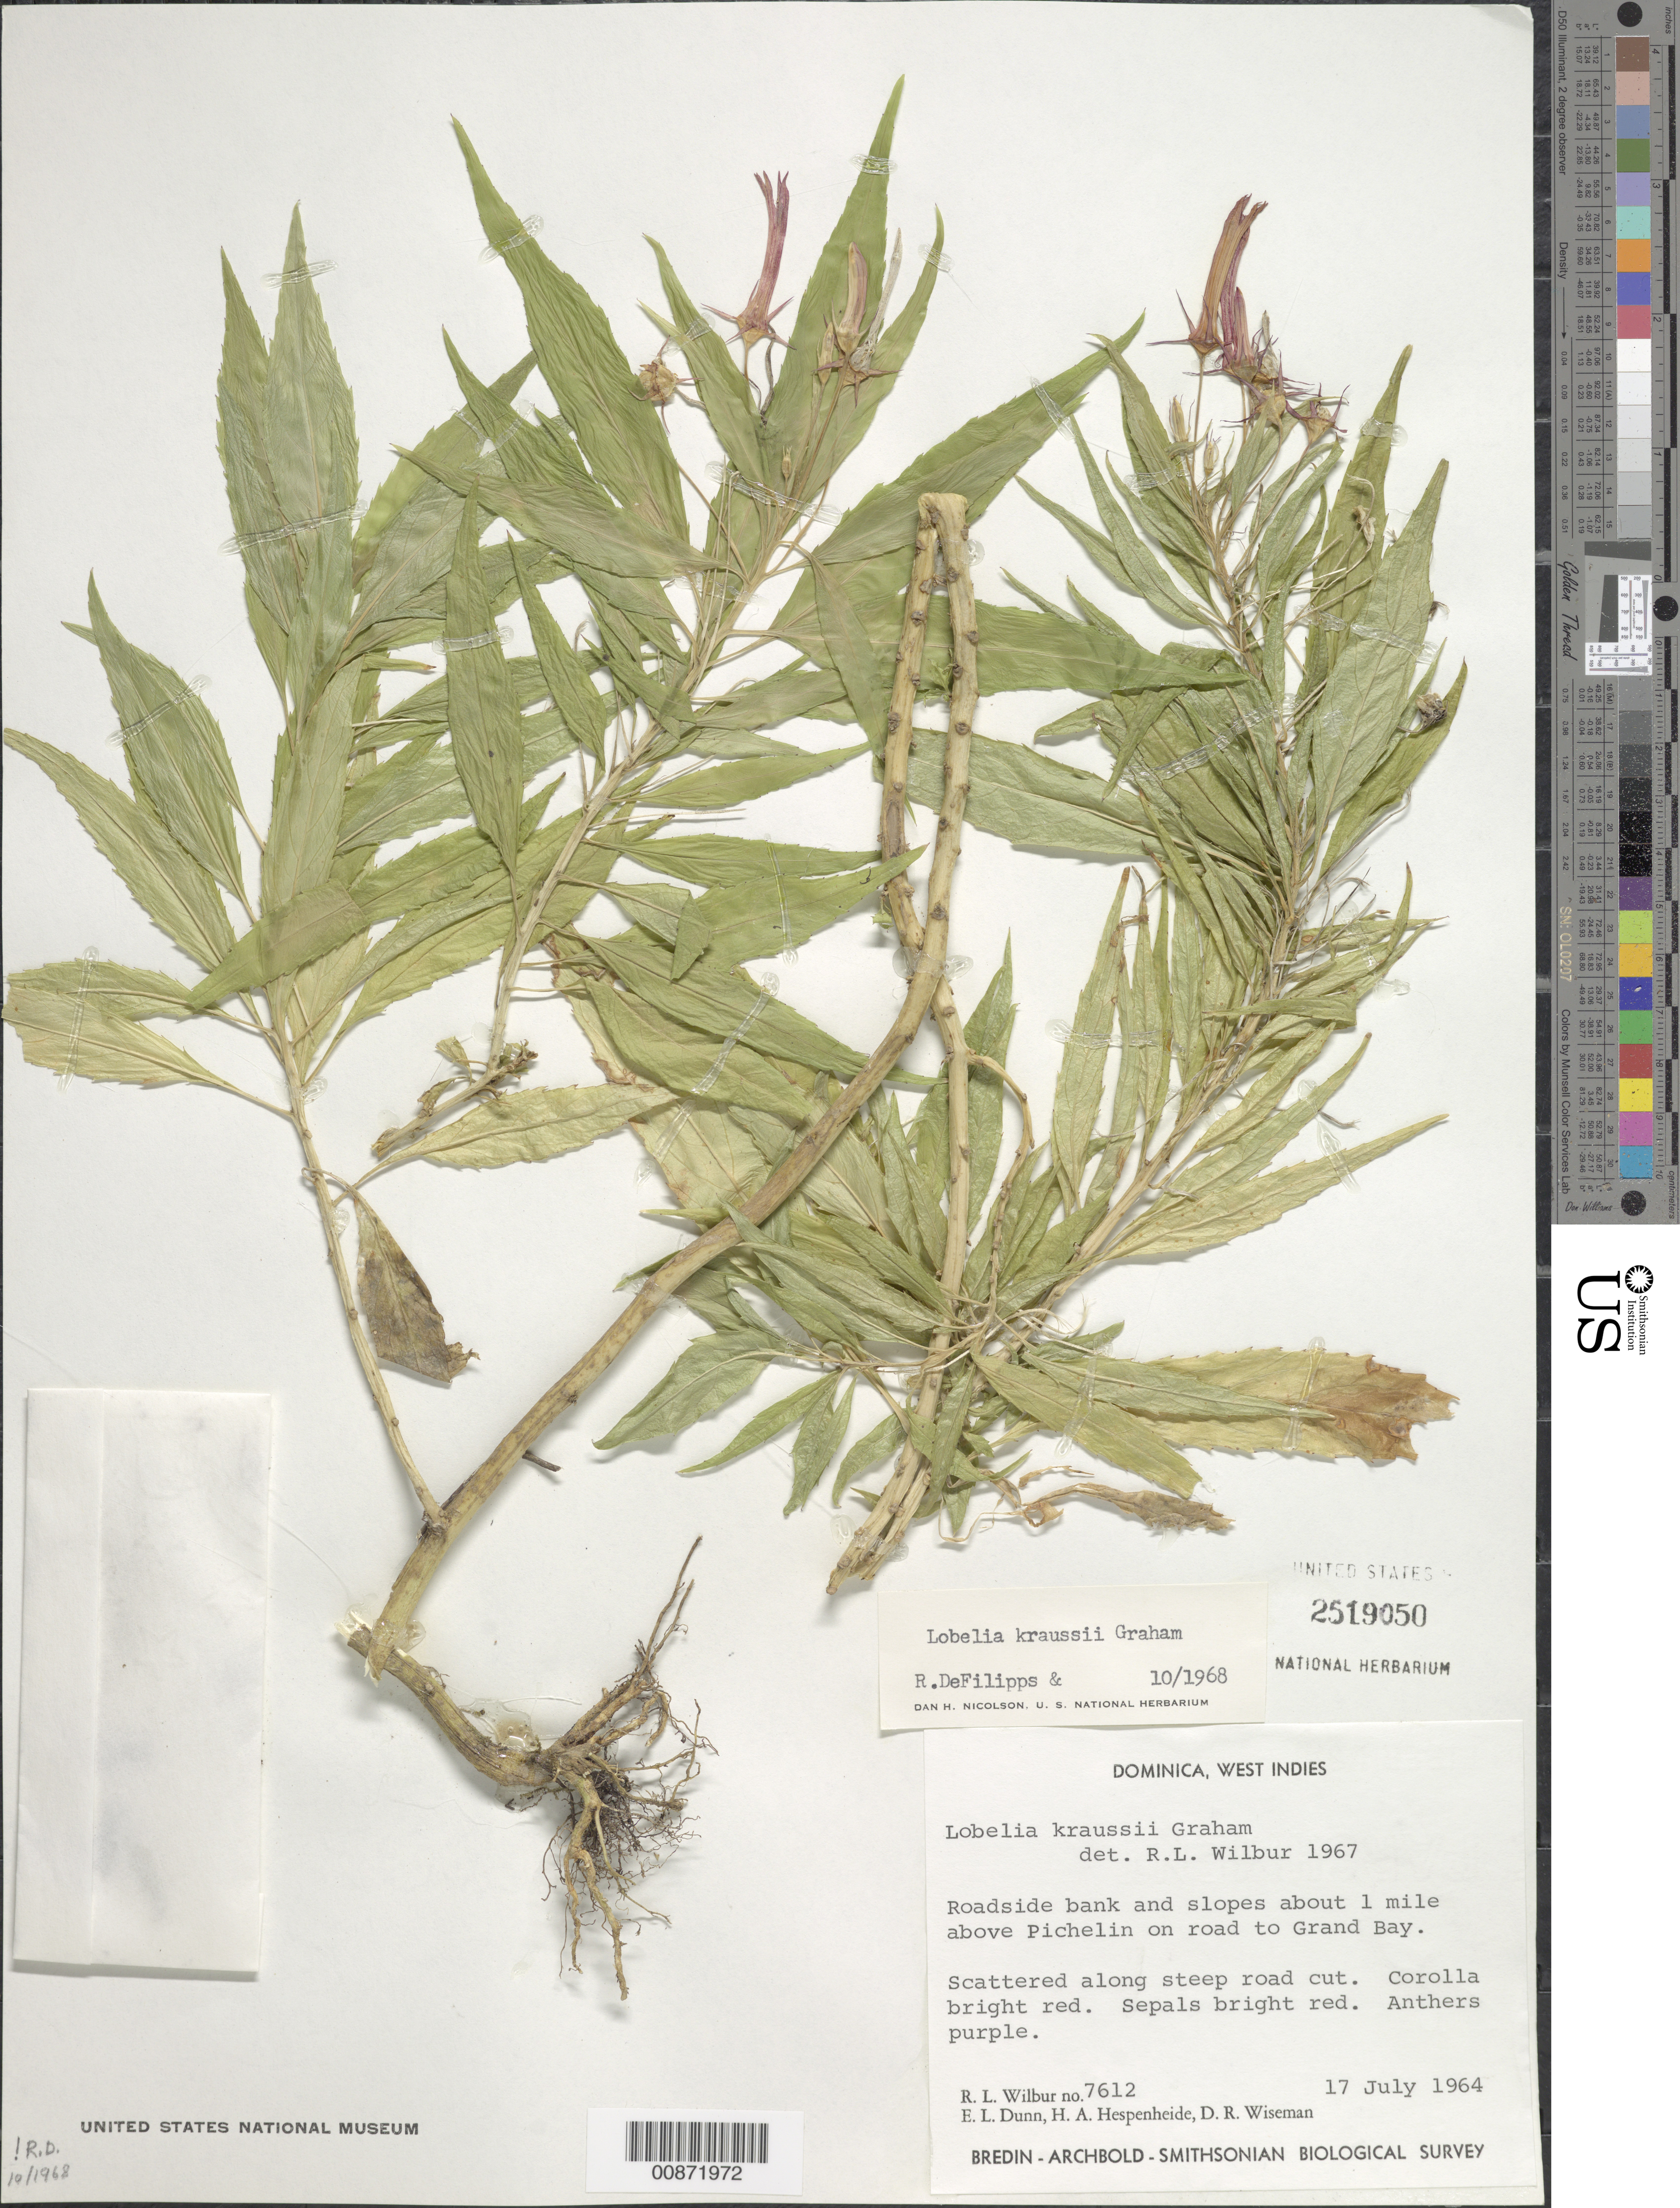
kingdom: Plantae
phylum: Tracheophyta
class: Magnoliopsida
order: Asterales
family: Campanulaceae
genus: Lobelia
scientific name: Lobelia kraussii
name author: Graham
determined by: Wilbur, R. L.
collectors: R. L. Wilbur, E. Dunn, H. A. Hespenheide & D. R. Wiseman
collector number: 7612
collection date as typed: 17 Jul 1964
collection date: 1964-07-17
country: Dominica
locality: Roadbank and slopes about 1 mile above Pichelin, on road to Grand Bay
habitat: Scattered along steep road cut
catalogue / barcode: US 2519050